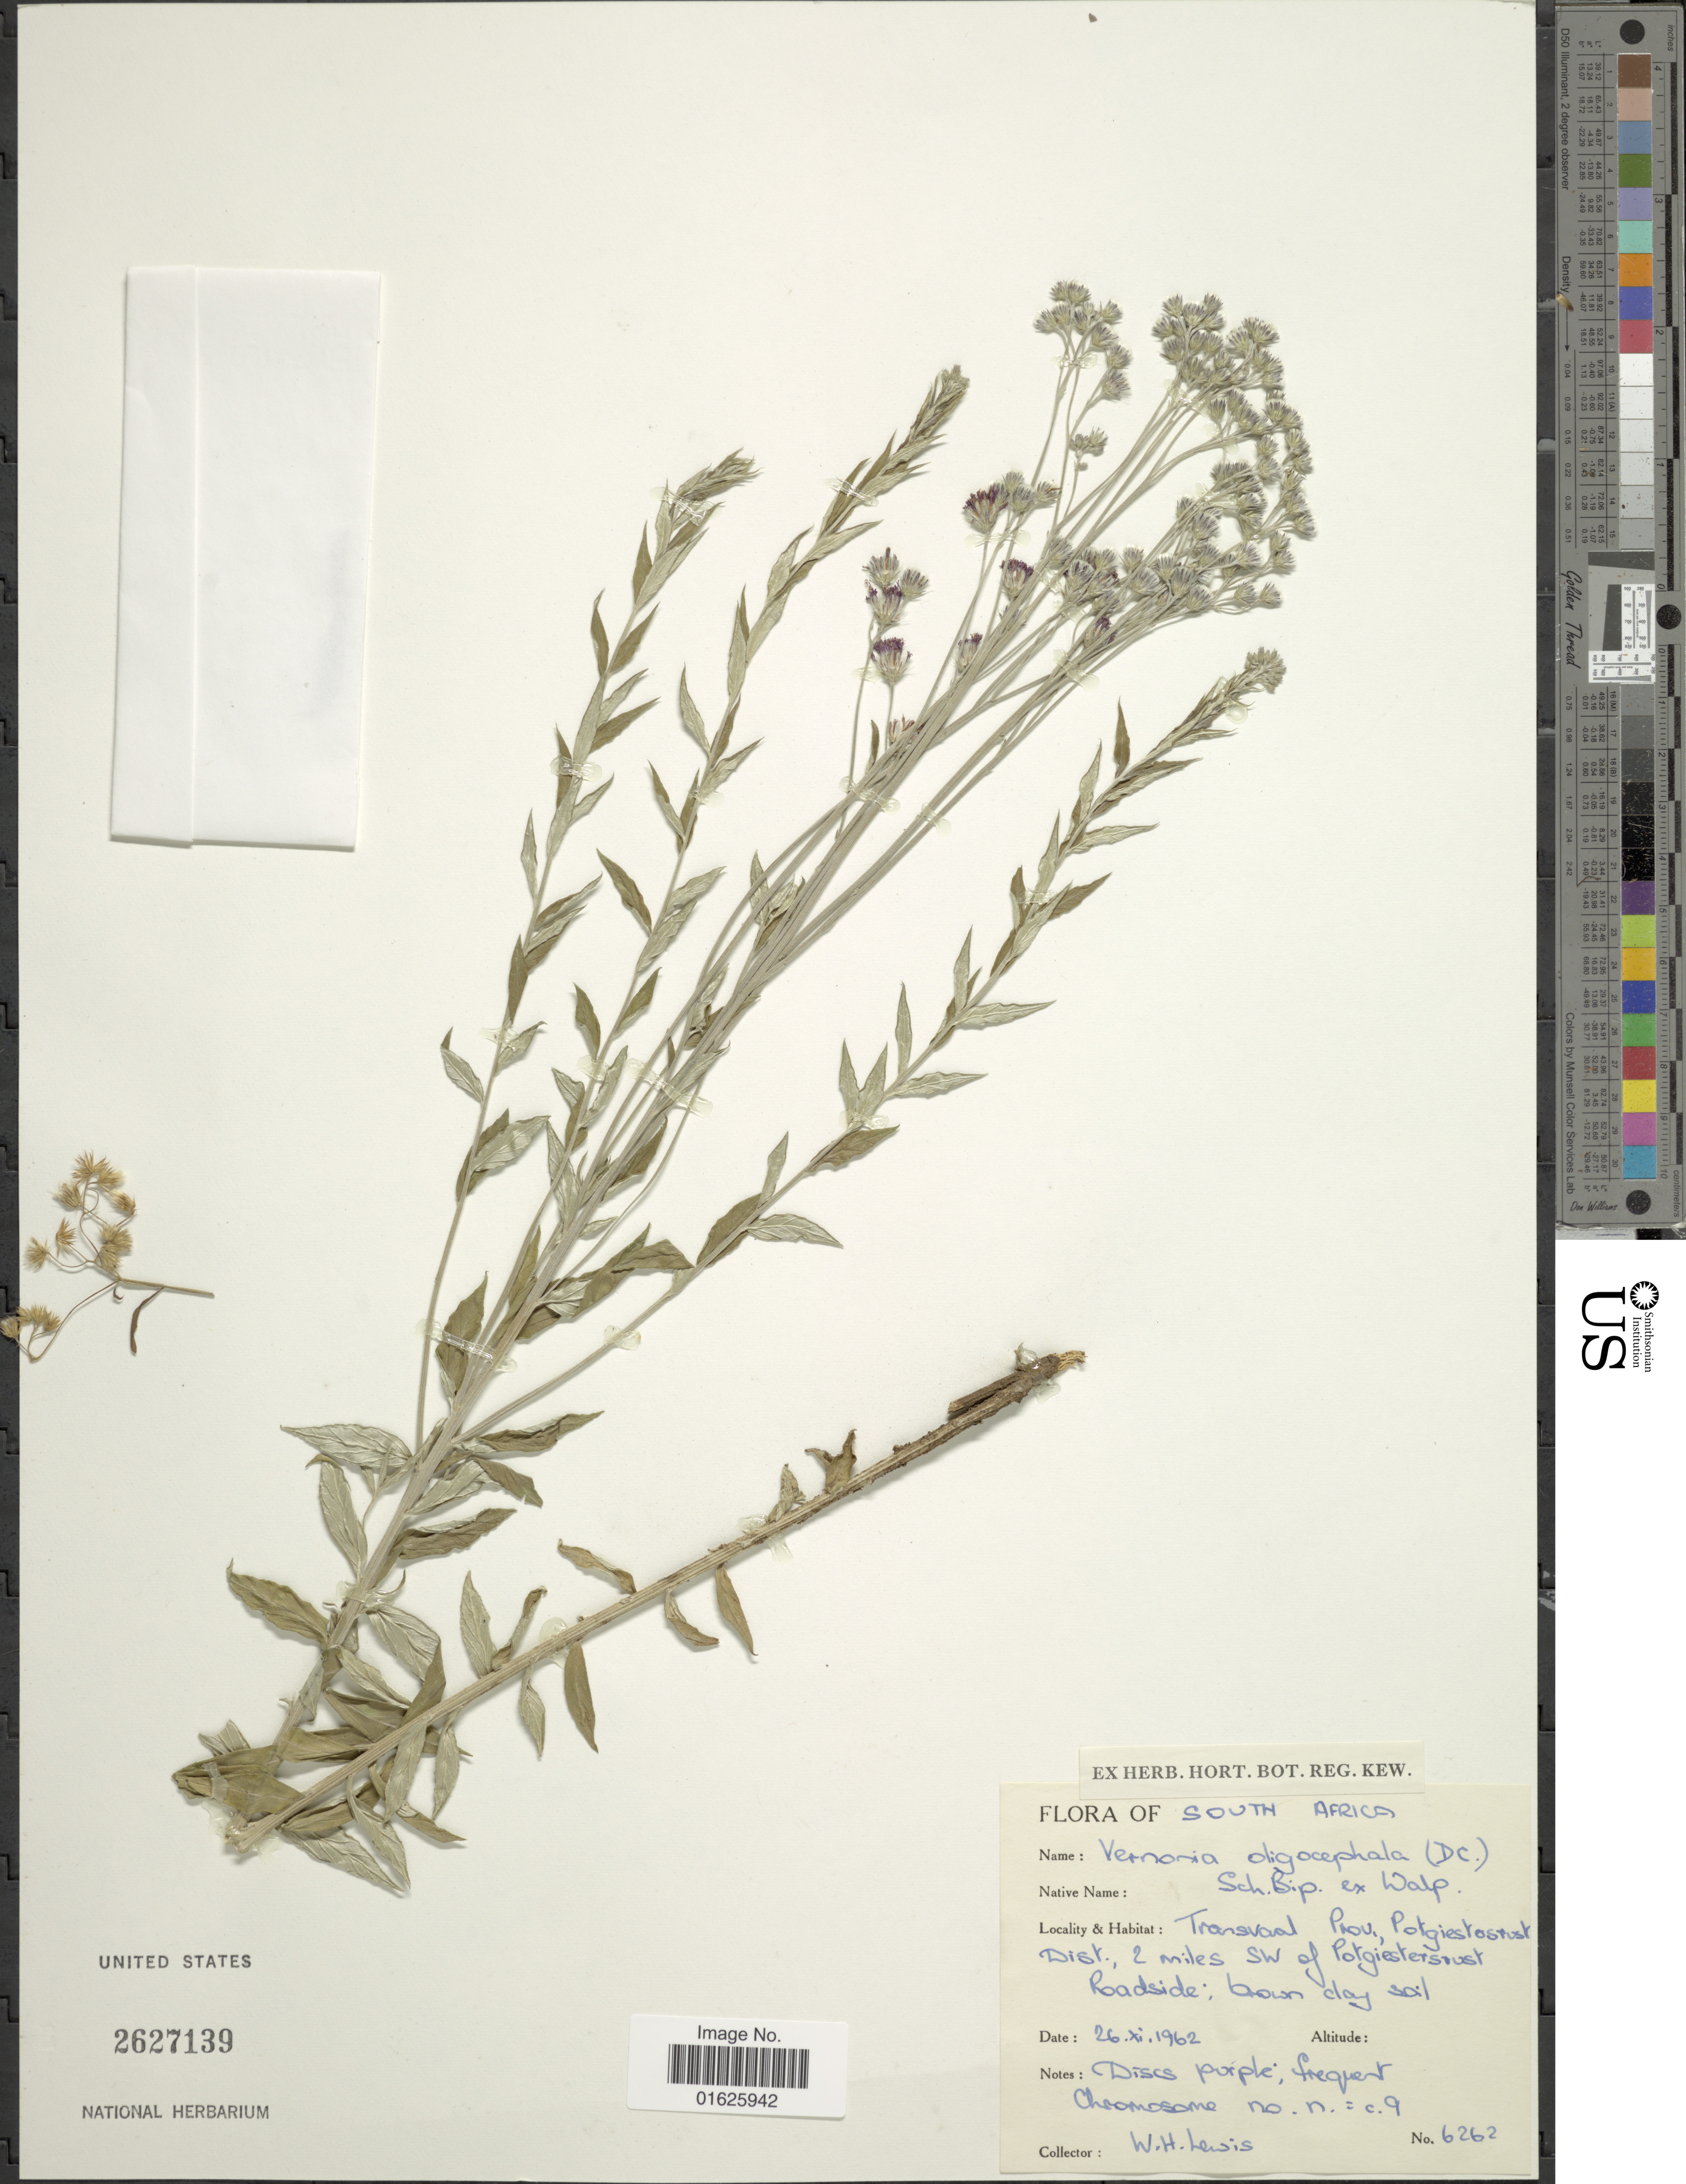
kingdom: Plantae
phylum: Tracheophyta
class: Magnoliopsida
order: Asterales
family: Asteraceae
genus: Hilliardiella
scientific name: Hilliardiella oligocephala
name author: (DC.) H. Rob.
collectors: W. H. Lewis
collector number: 6262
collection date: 1962-11-26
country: South Africa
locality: Transvaal Prov., Potgiesterust Dist; 2 miles SW of Potgiestersrust. Roadside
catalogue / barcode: US 2627139